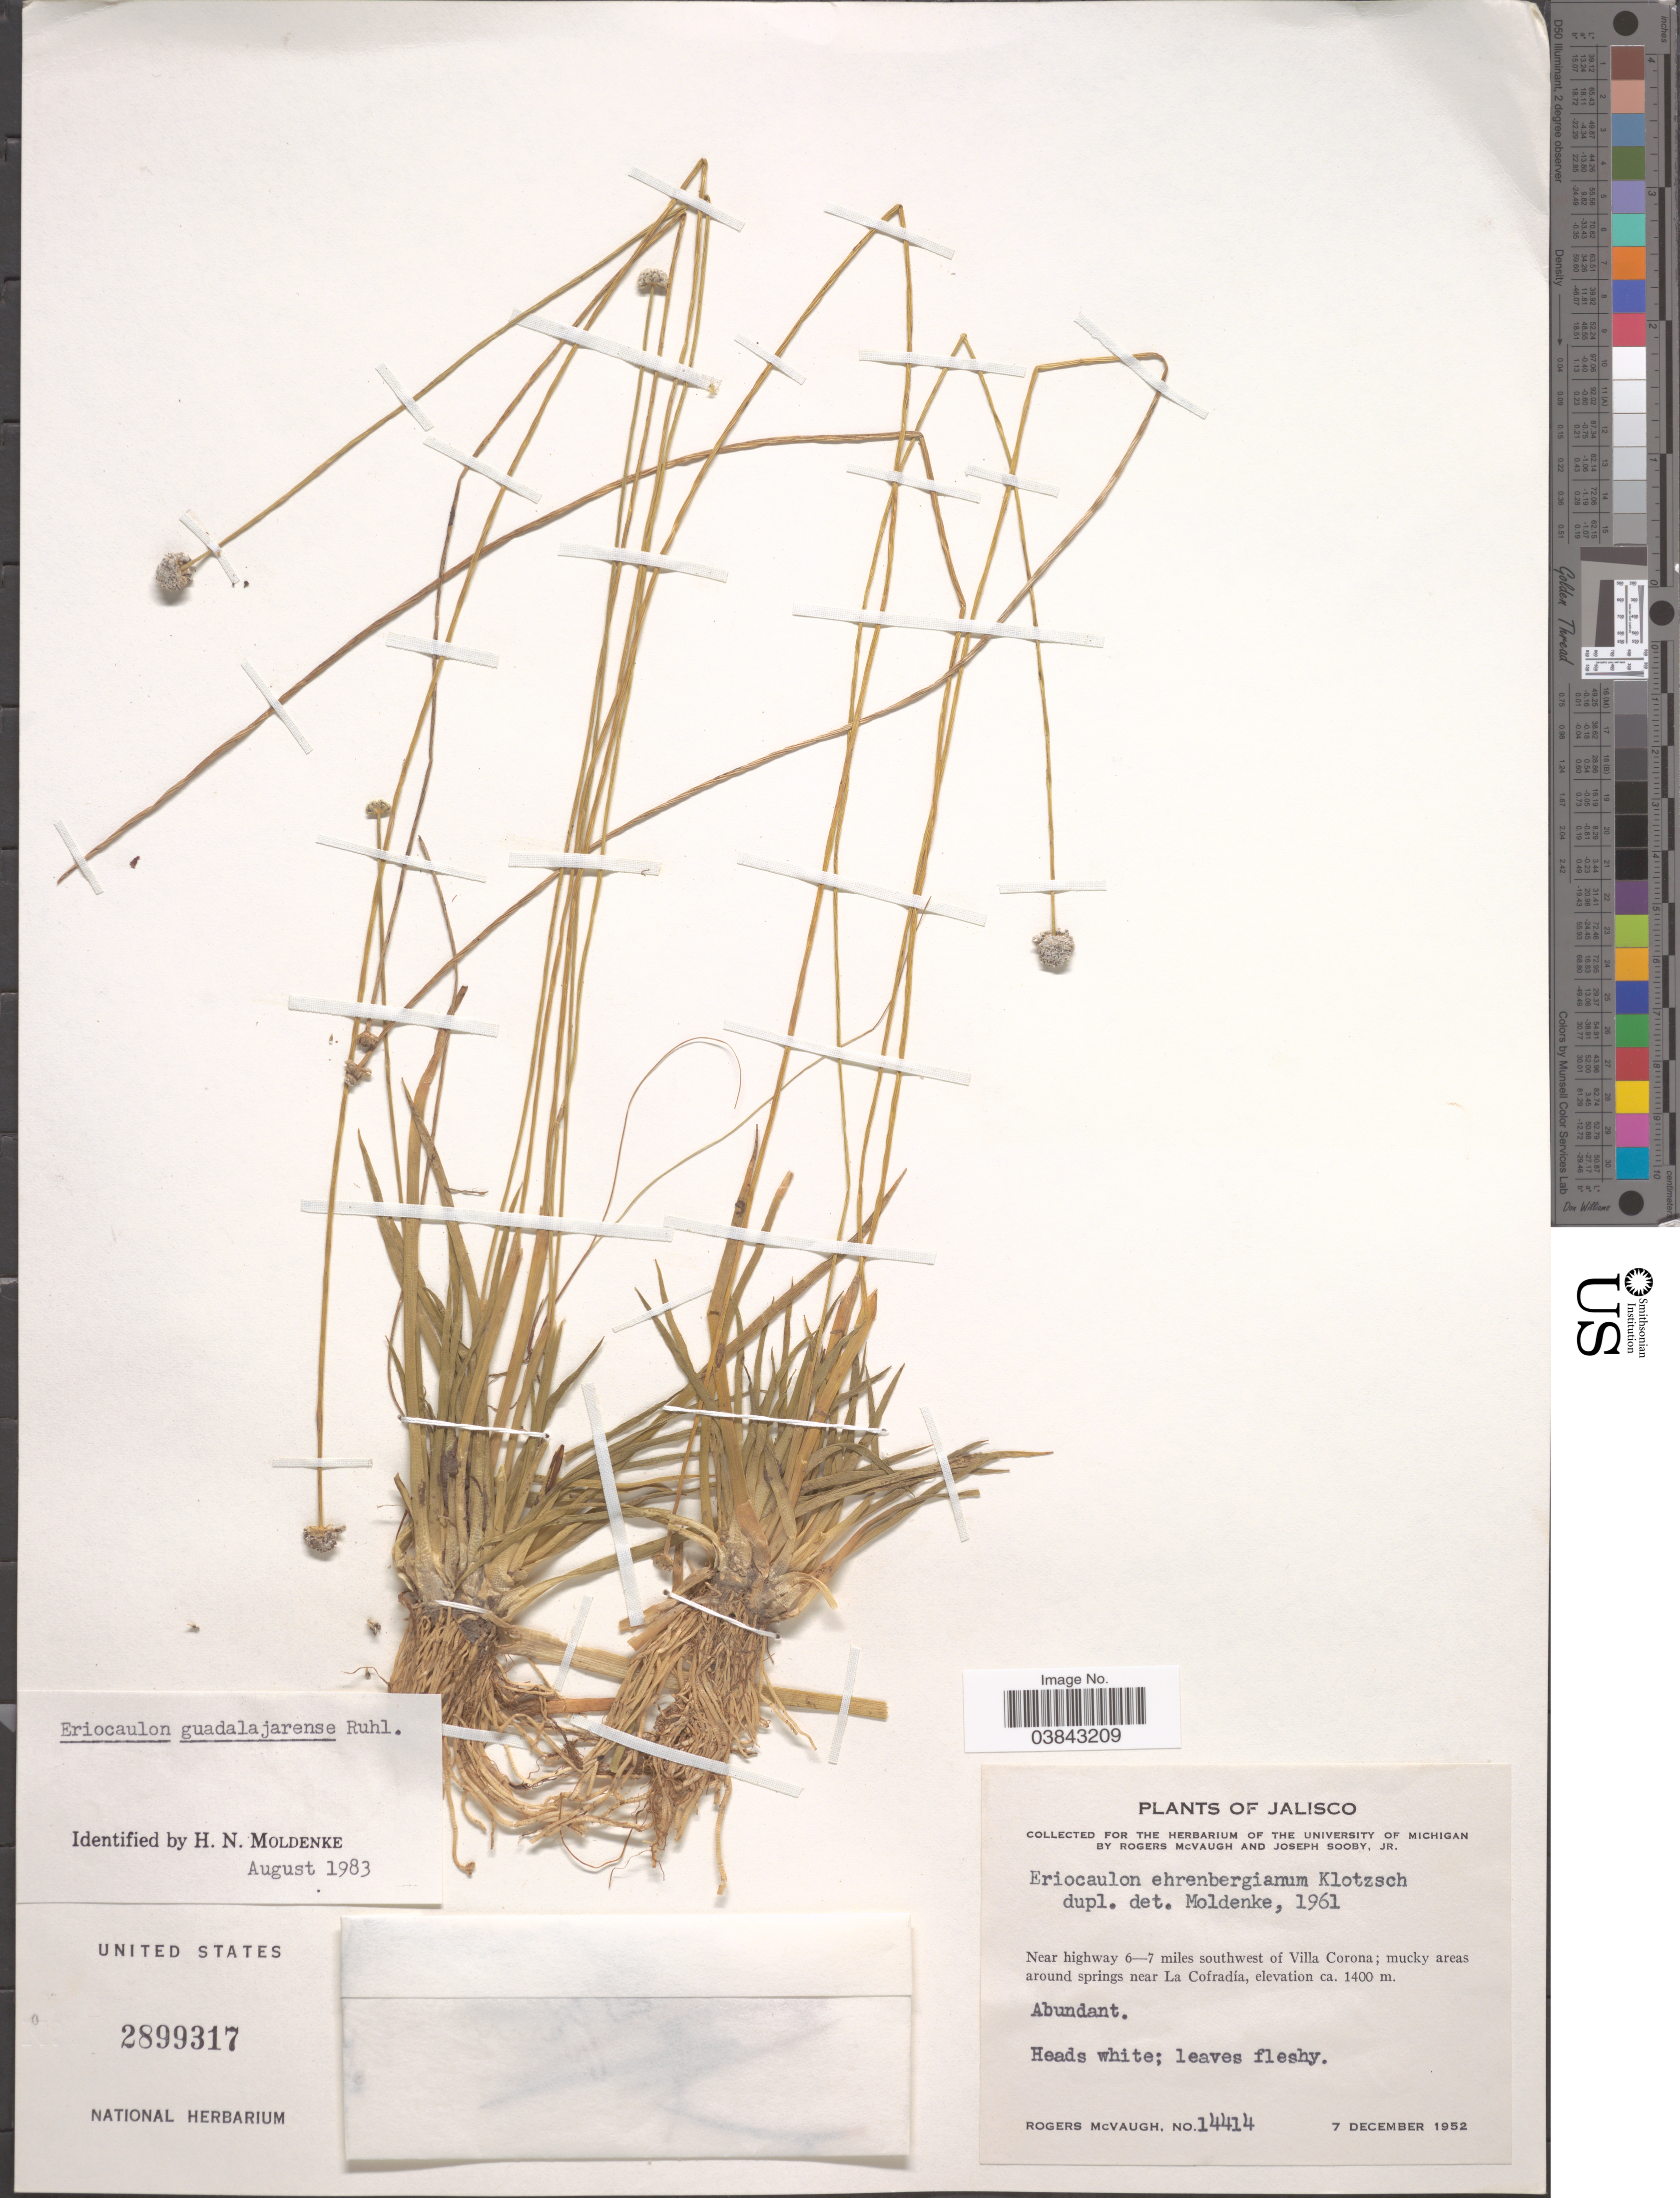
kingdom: Plantae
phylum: Tracheophyta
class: Liliopsida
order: Poales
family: Eriocaulaceae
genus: Eriocaulon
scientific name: Eriocaulon guadalajarense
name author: Ruhland in Engl.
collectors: R. McVaugh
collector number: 14414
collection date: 1952-12-07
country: Mexico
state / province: Jalisco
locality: Near highway 6-7 miles southwest of Villa Corona; mucky areas around springs near La Cofradía.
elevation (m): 1400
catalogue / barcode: US 2899317